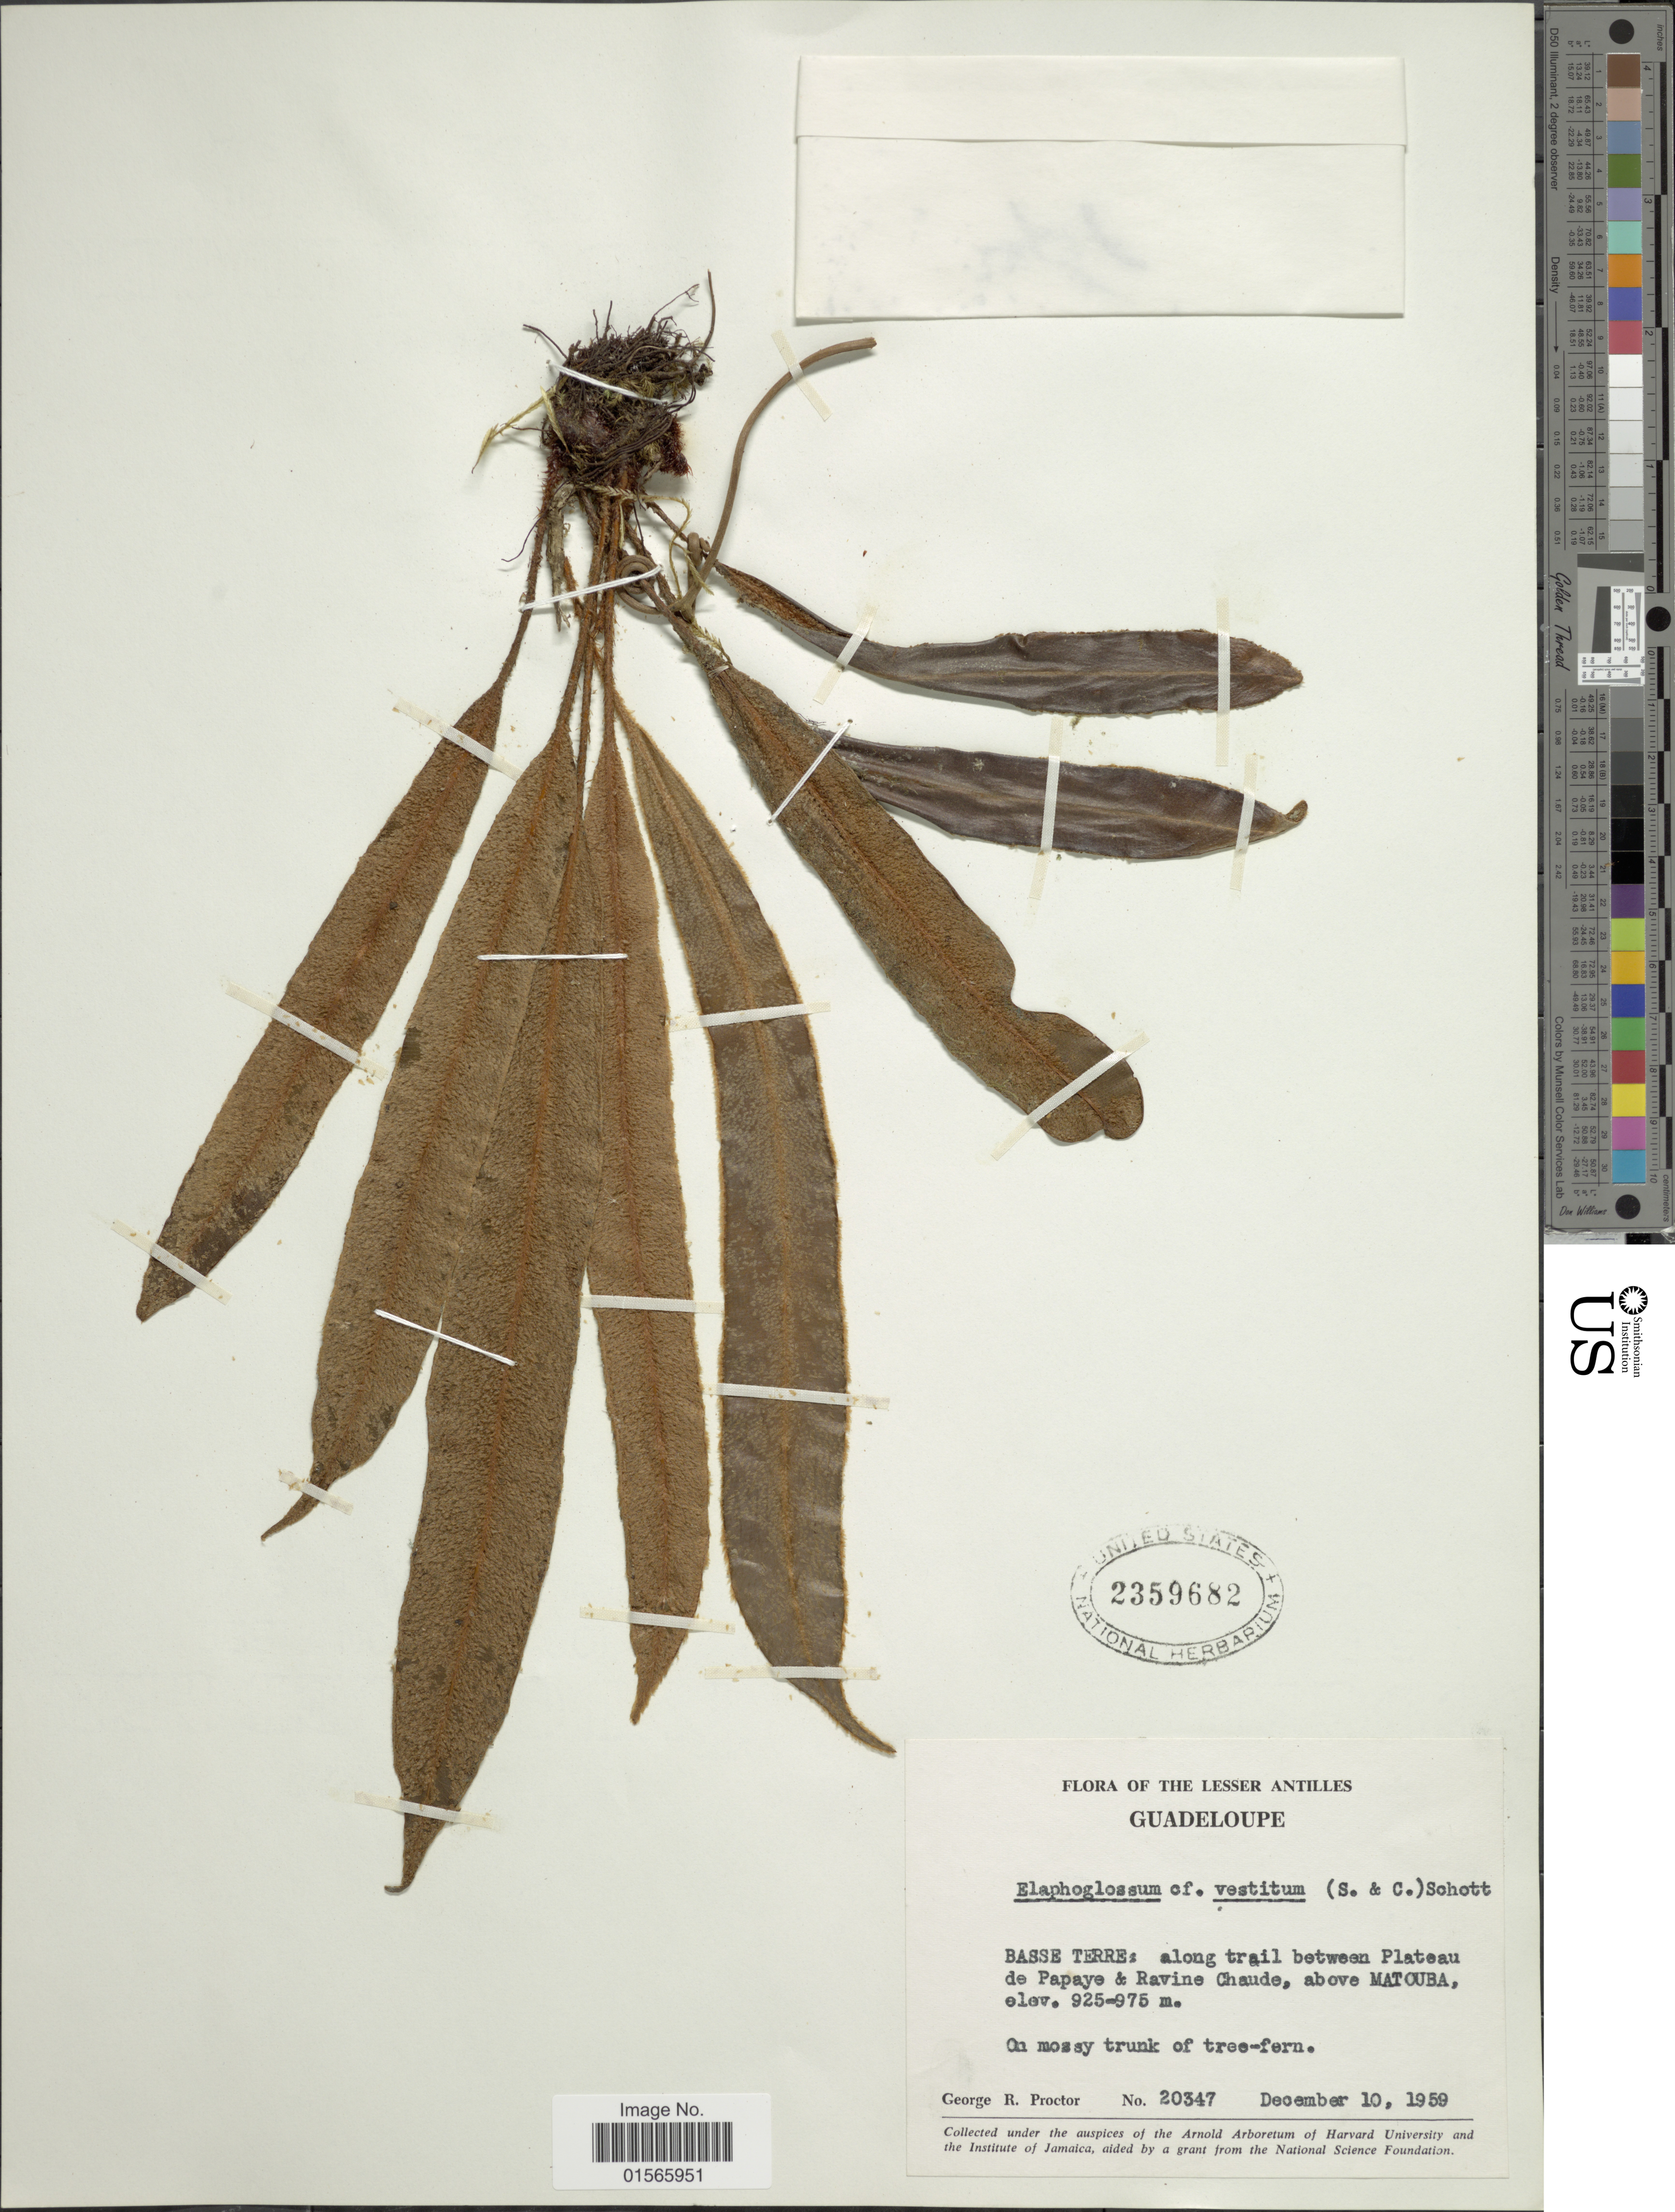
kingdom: Plantae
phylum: Tracheophyta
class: Polypodiopsida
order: Polypodiales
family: Dryopteridaceae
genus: Elaphoglossum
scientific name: Elaphoglossum vestitum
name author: (Schltdl. & Cham.) Schott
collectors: G. R. Proctor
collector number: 20347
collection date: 1959-12-10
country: Guadeloupe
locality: Basse Terre: along trail between Plateau de Papaye & Ravine Chaude, above Matouba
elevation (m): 925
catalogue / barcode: US 2359682